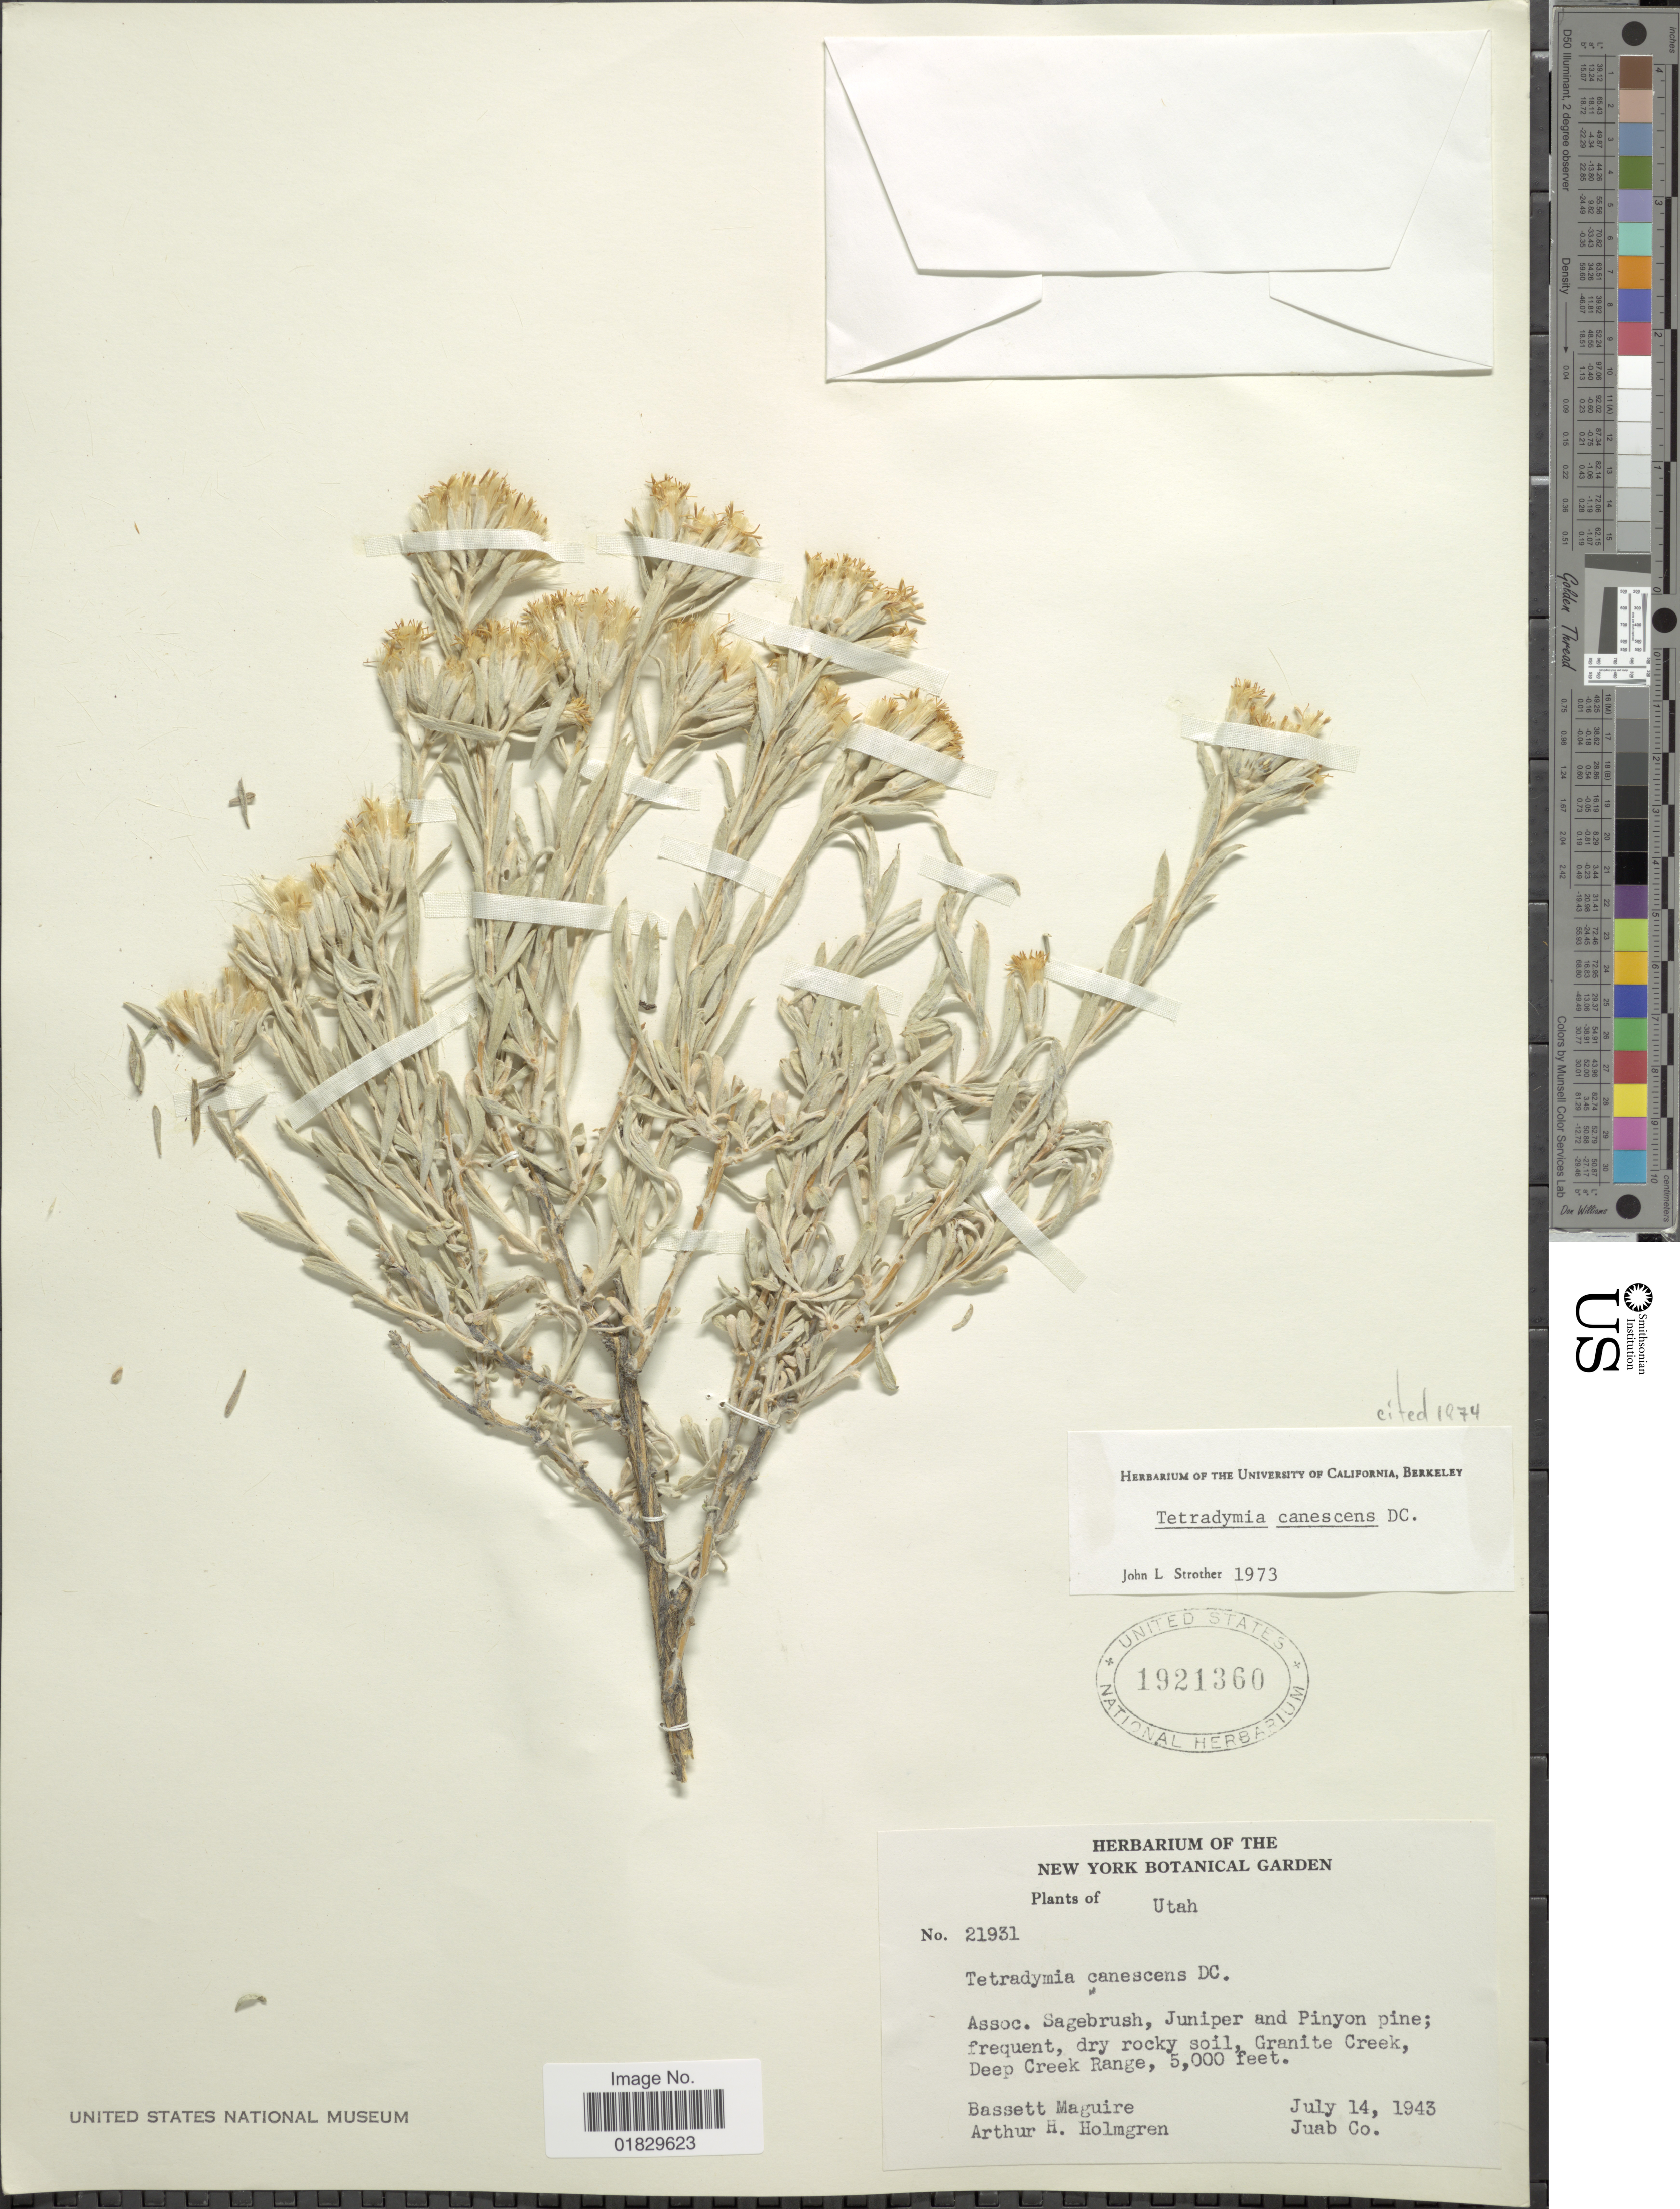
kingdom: Plantae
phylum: Tracheophyta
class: Magnoliopsida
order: Asterales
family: Asteraceae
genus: Tetradymia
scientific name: Tetradymia canescens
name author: DC.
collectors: B. Maguire & A. H. Holmgren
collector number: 21931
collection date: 1943-07-14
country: United States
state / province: Utah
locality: Assoc. Sagebrush, Juniper and Pinyon pine; frequent, dry rocky soil, Granite Creek, Deep Creek Range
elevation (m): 1524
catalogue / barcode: US 1921360